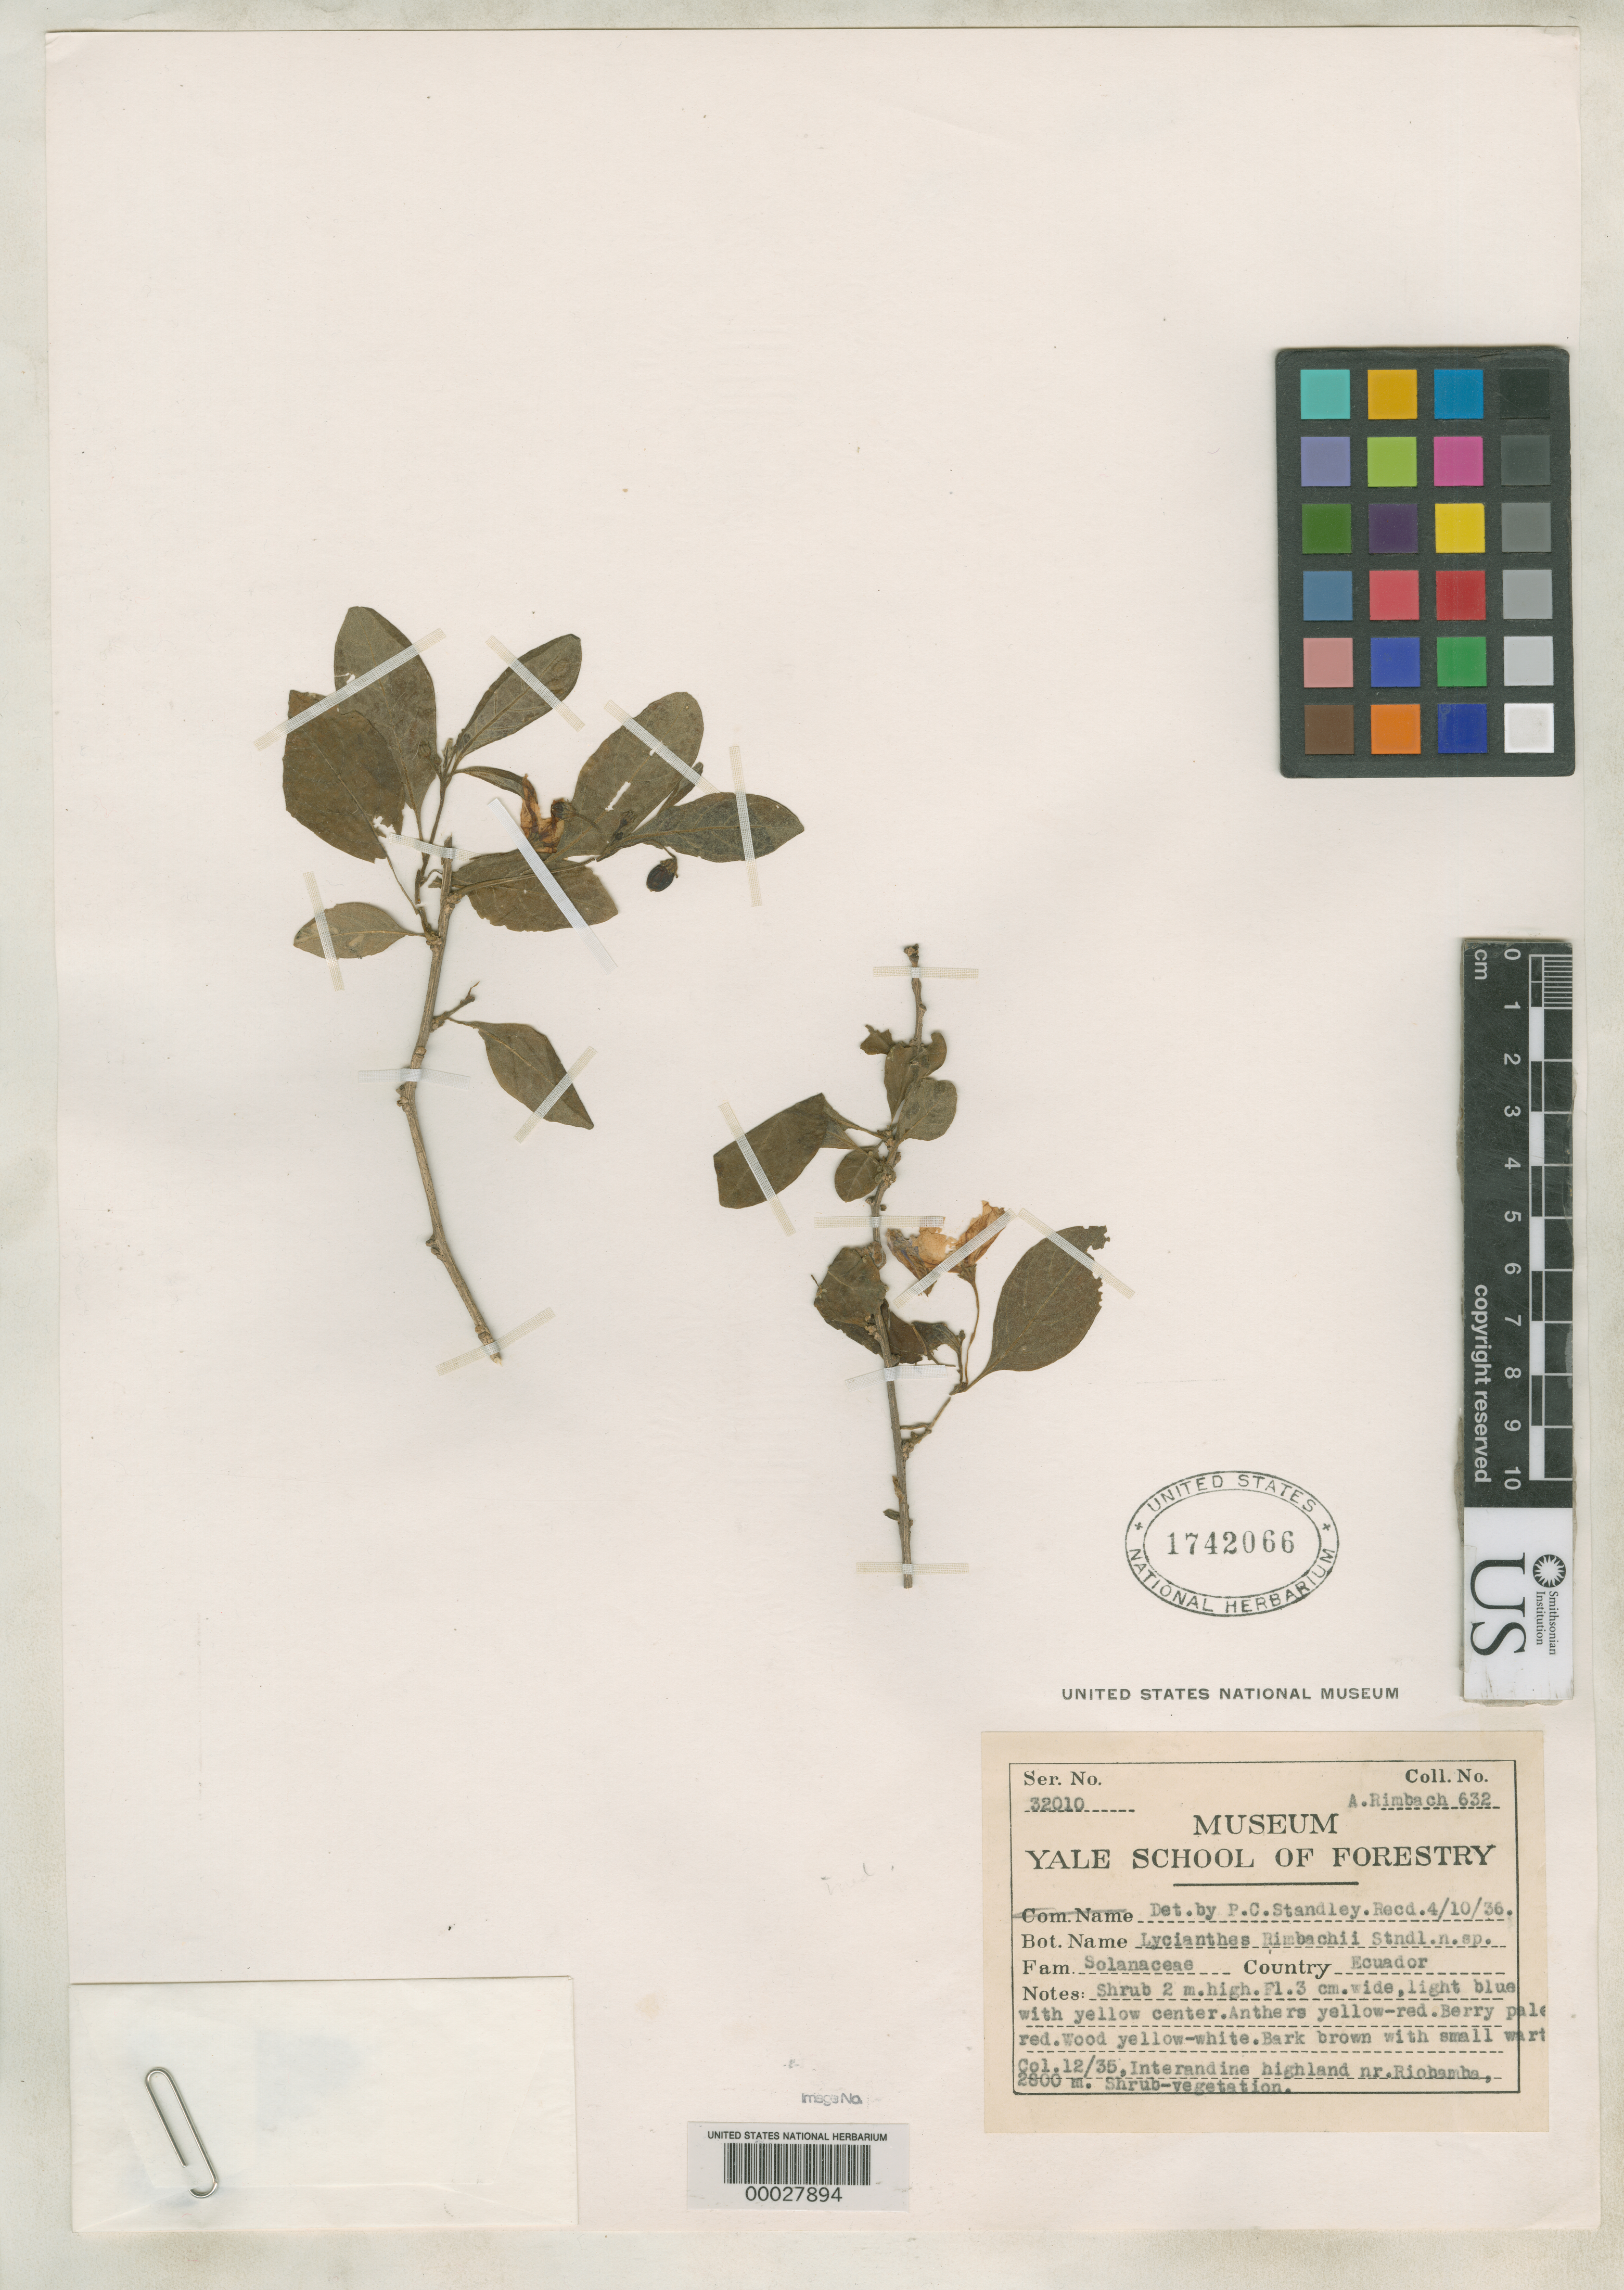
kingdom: Plantae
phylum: Tracheophyta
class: Magnoliopsida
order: Solanales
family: Solanaceae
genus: Lycianthes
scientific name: Lycianthes rimbachii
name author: Standl.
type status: Isotype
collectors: A. Rimbach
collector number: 632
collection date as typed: Dec 1935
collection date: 1935-12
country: Ecuador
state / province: Chimborazo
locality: Near Riobamba.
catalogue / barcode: US 1742066